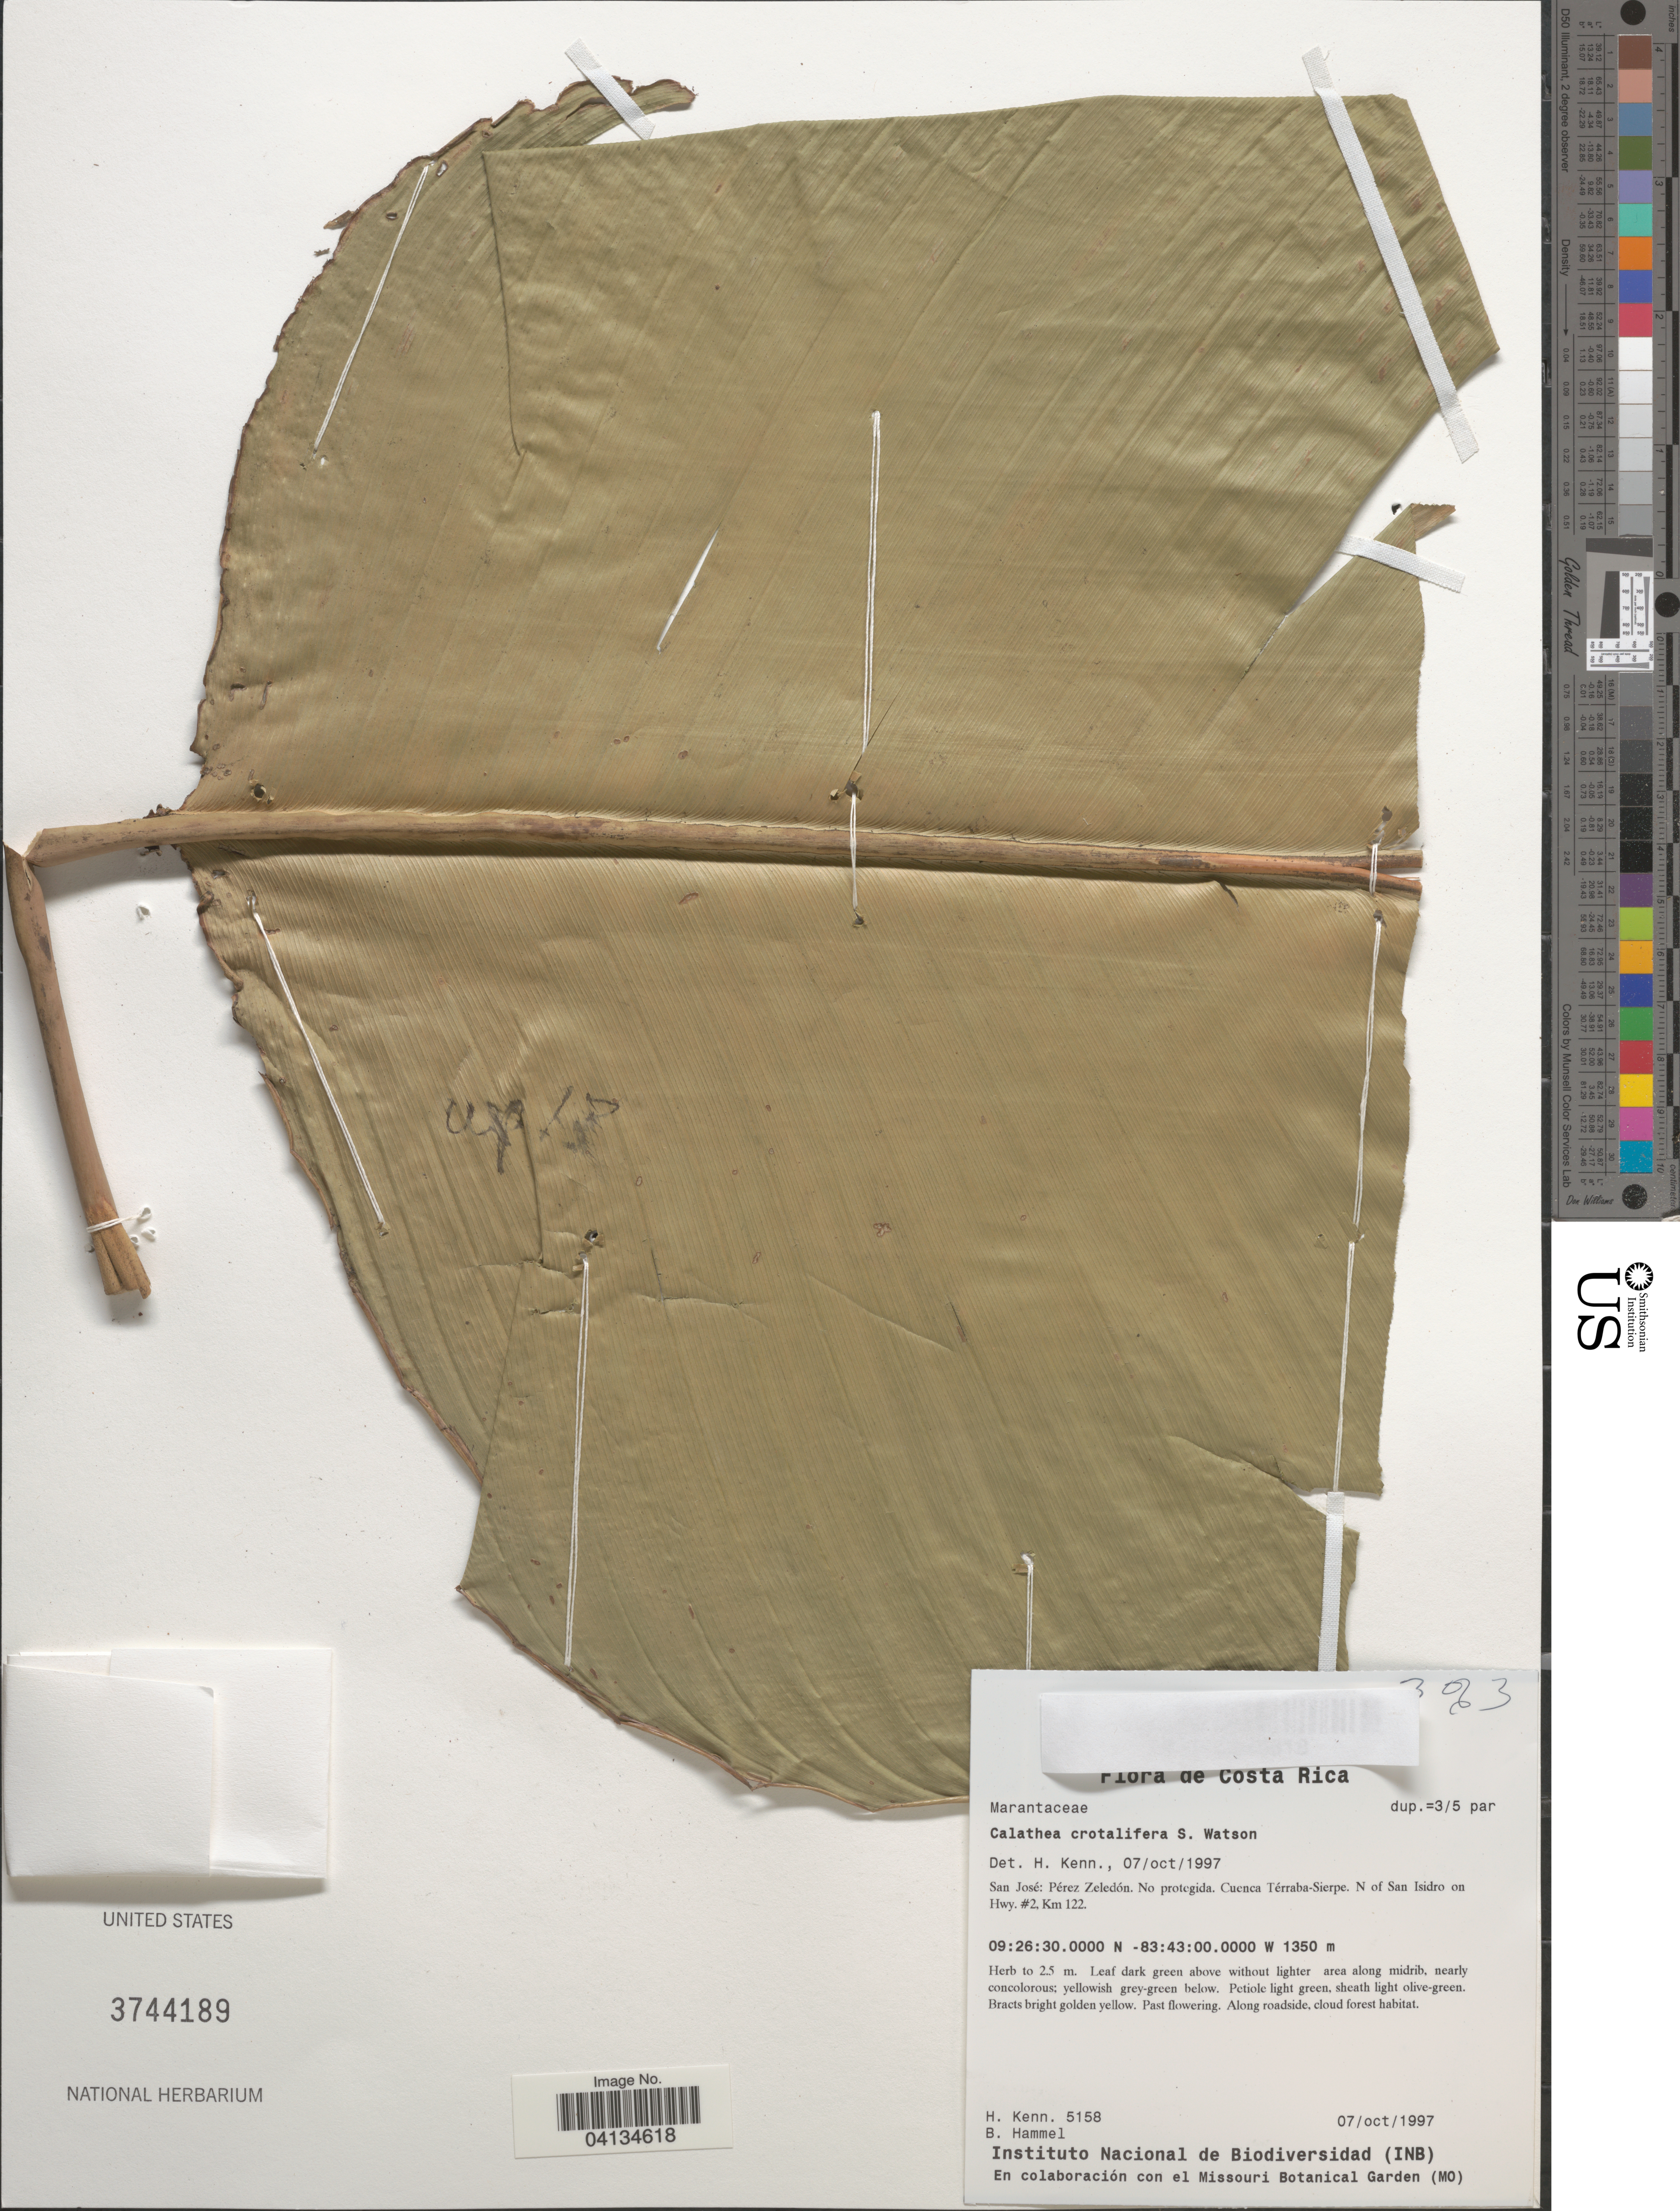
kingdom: Plantae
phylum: Tracheophyta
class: Liliopsida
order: Zingiberales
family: Marantaceae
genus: Calathea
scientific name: Calathea crotalifera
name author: S. Watson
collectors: H. Kenn. & B. Hammel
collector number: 5158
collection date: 1997-10-07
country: Costa Rica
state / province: San José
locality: Pérez Zeledón. No protegida. Cuenca Térraba-Sierpe. N of San Isidro on Hwy. #2, Km 122.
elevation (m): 1350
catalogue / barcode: US 3744189